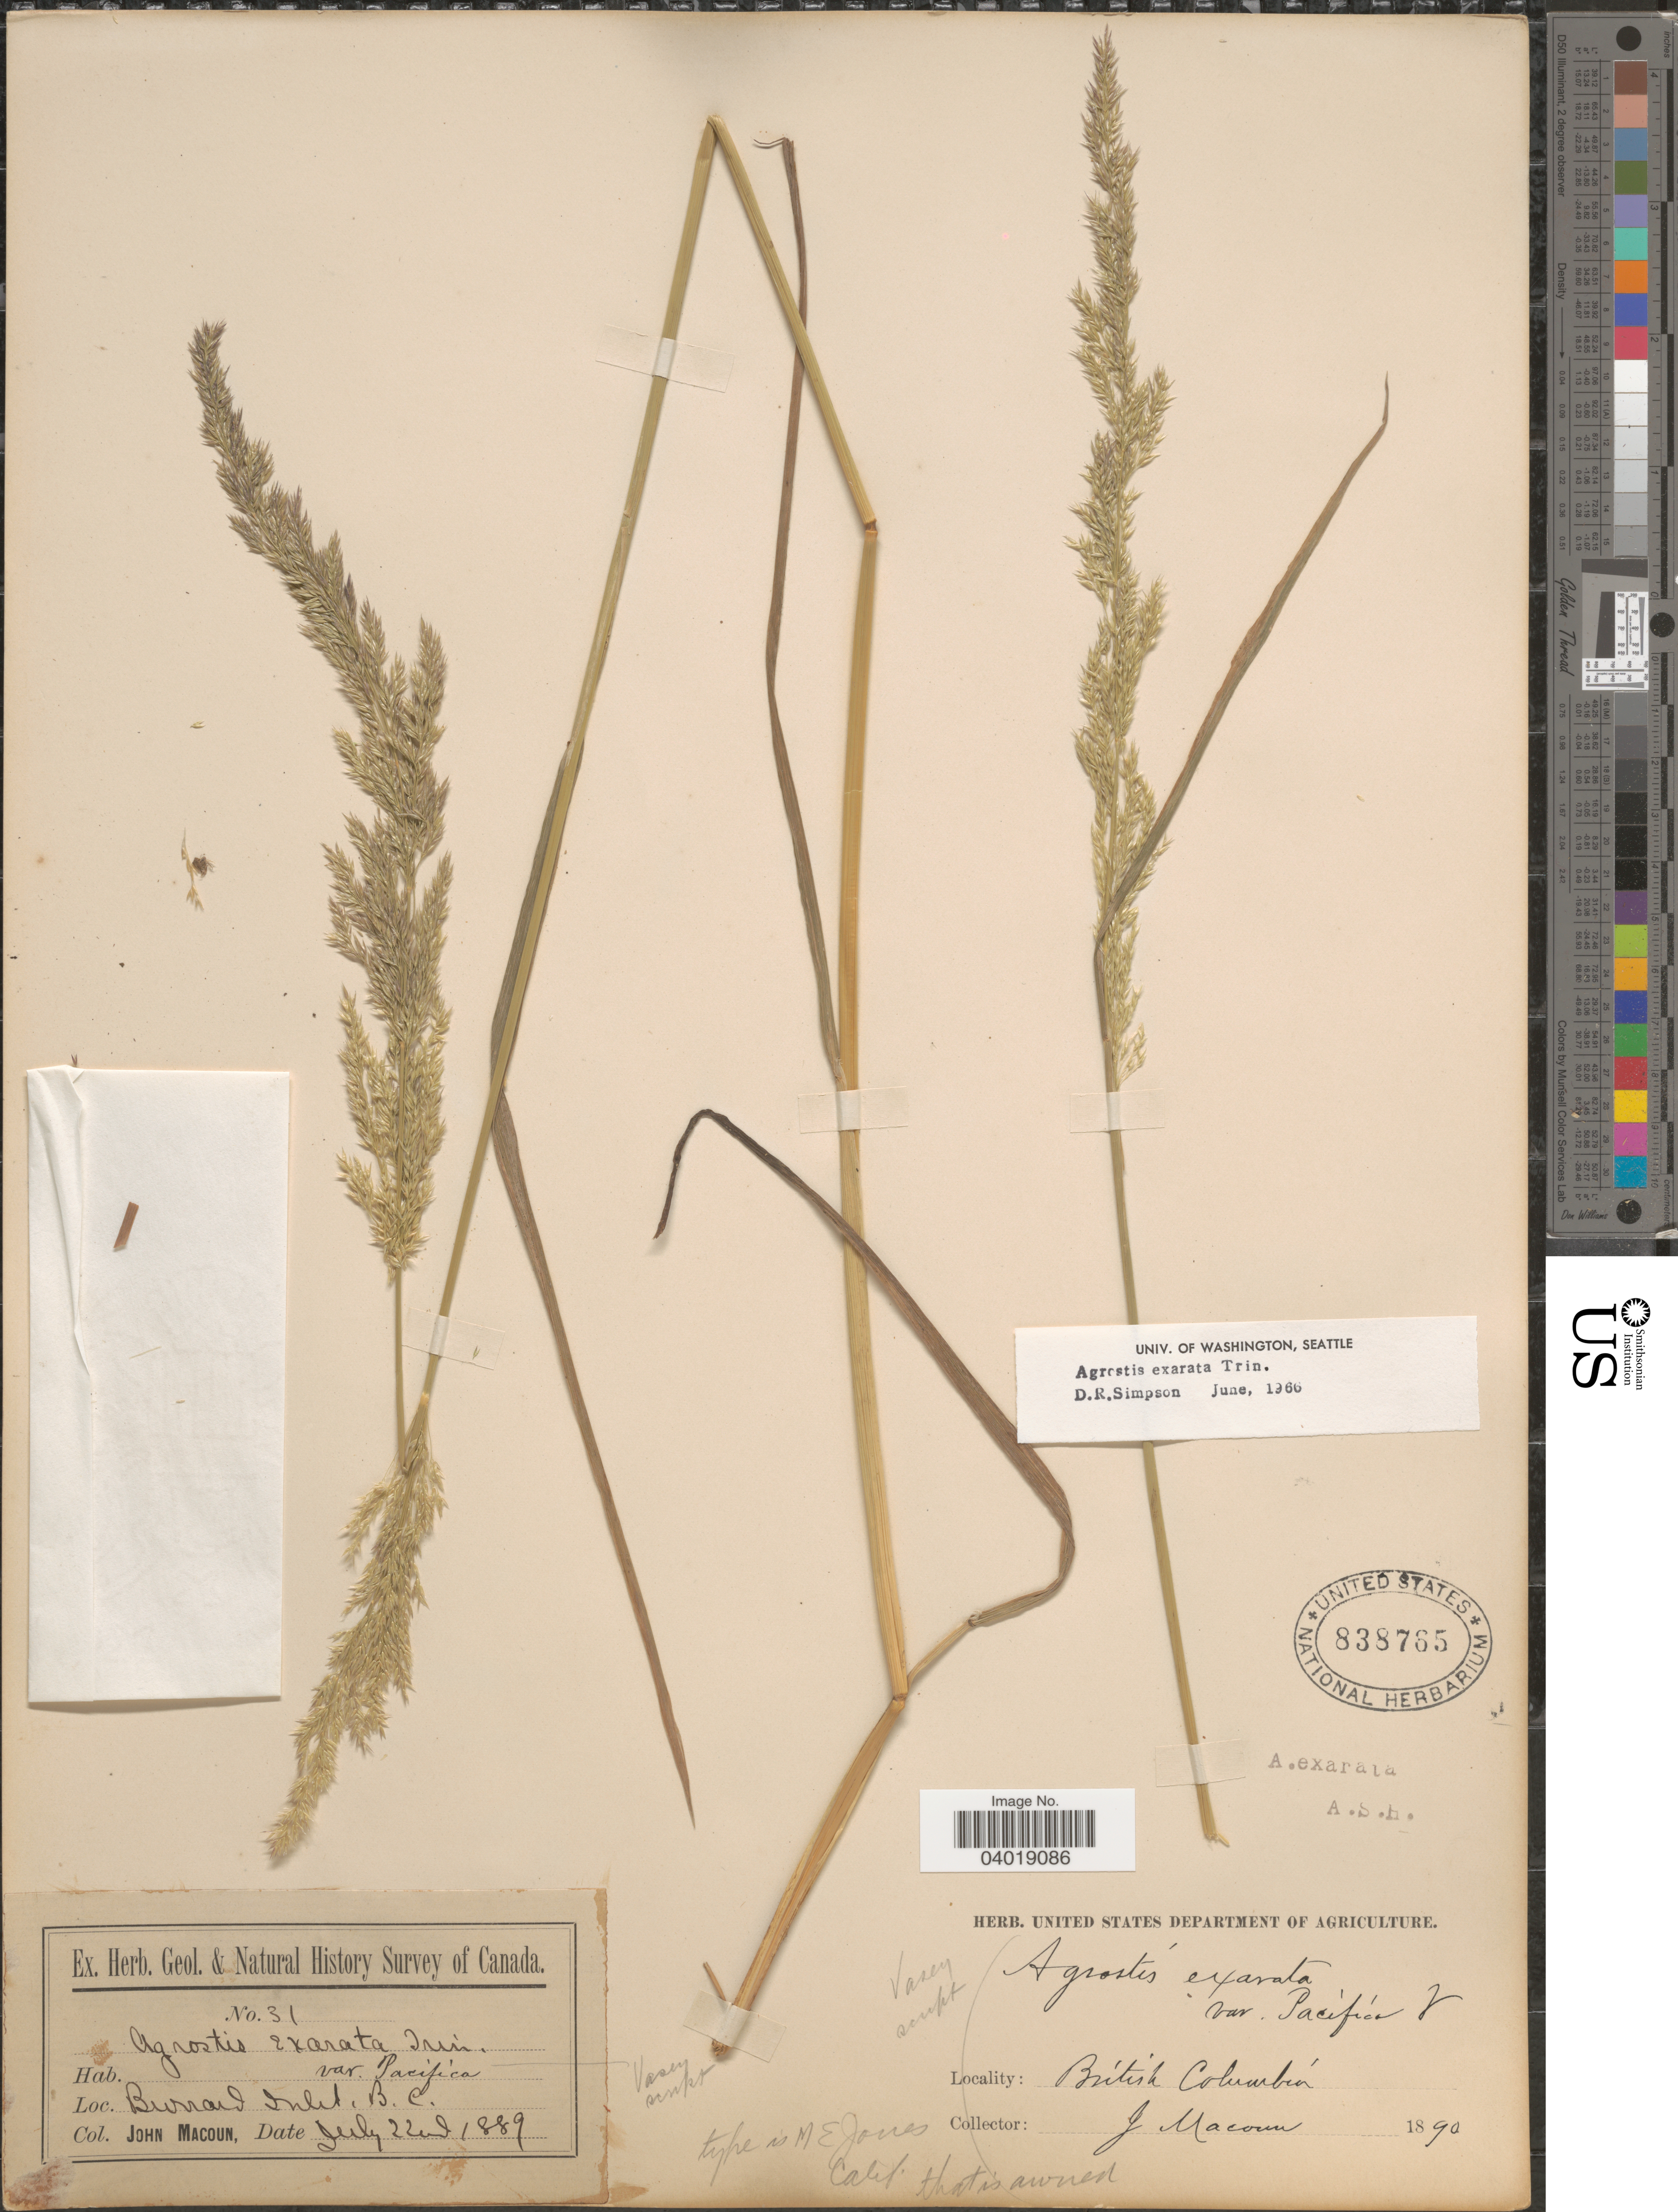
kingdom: Plantae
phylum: Tracheophyta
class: Liliopsida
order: Poales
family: Poaceae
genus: Agrostis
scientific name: Agrostis exarata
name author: Trin.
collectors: J. Macoun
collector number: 31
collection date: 1889-07-22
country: Canada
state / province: British Columbia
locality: Burrard Inlet.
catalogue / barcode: US 838765